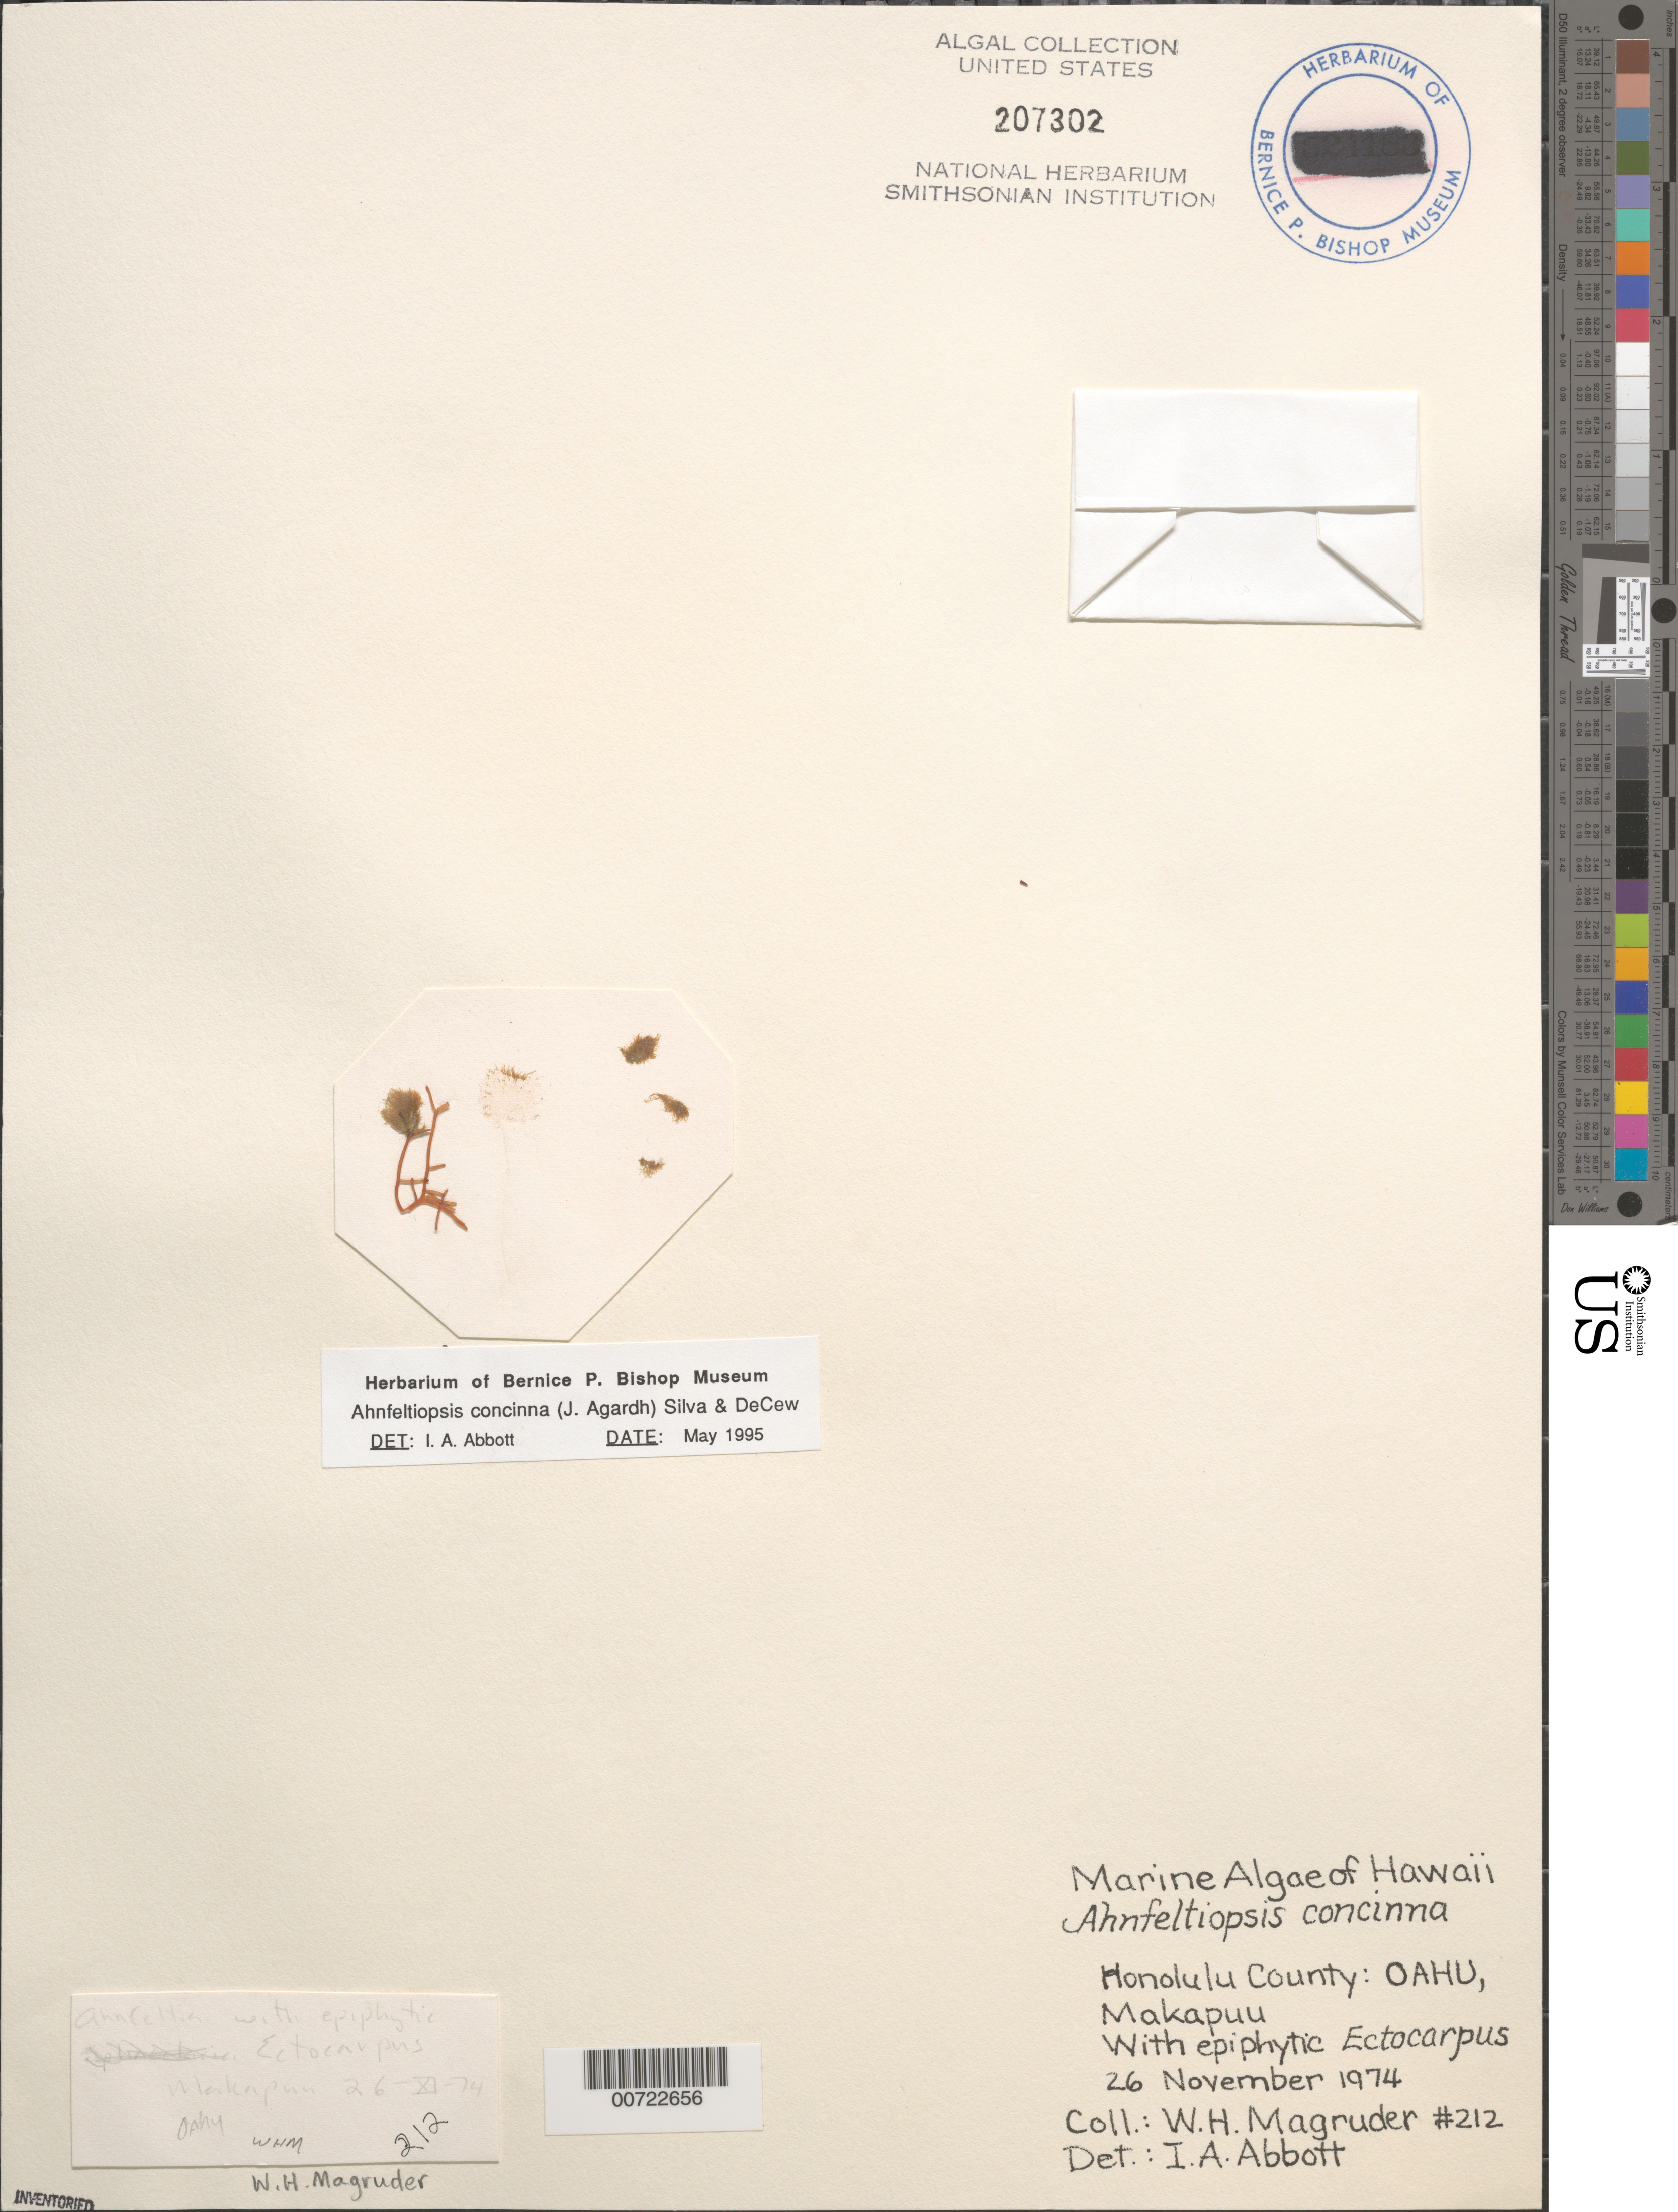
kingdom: Plantae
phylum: Rhodophyta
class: Florideophyceae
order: Gigartinales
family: Phyllophoraceae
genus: Gymnogongrus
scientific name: Gymnogongrus durvillei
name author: (Bory) M.S.Calderon & S.M. Boo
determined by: Algae name updating Project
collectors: W. Magruder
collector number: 212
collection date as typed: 26 Nov 1974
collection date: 1974-11-26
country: United States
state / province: Hawaii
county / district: Honolulu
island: Oahu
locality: Makapuu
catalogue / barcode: US 207302